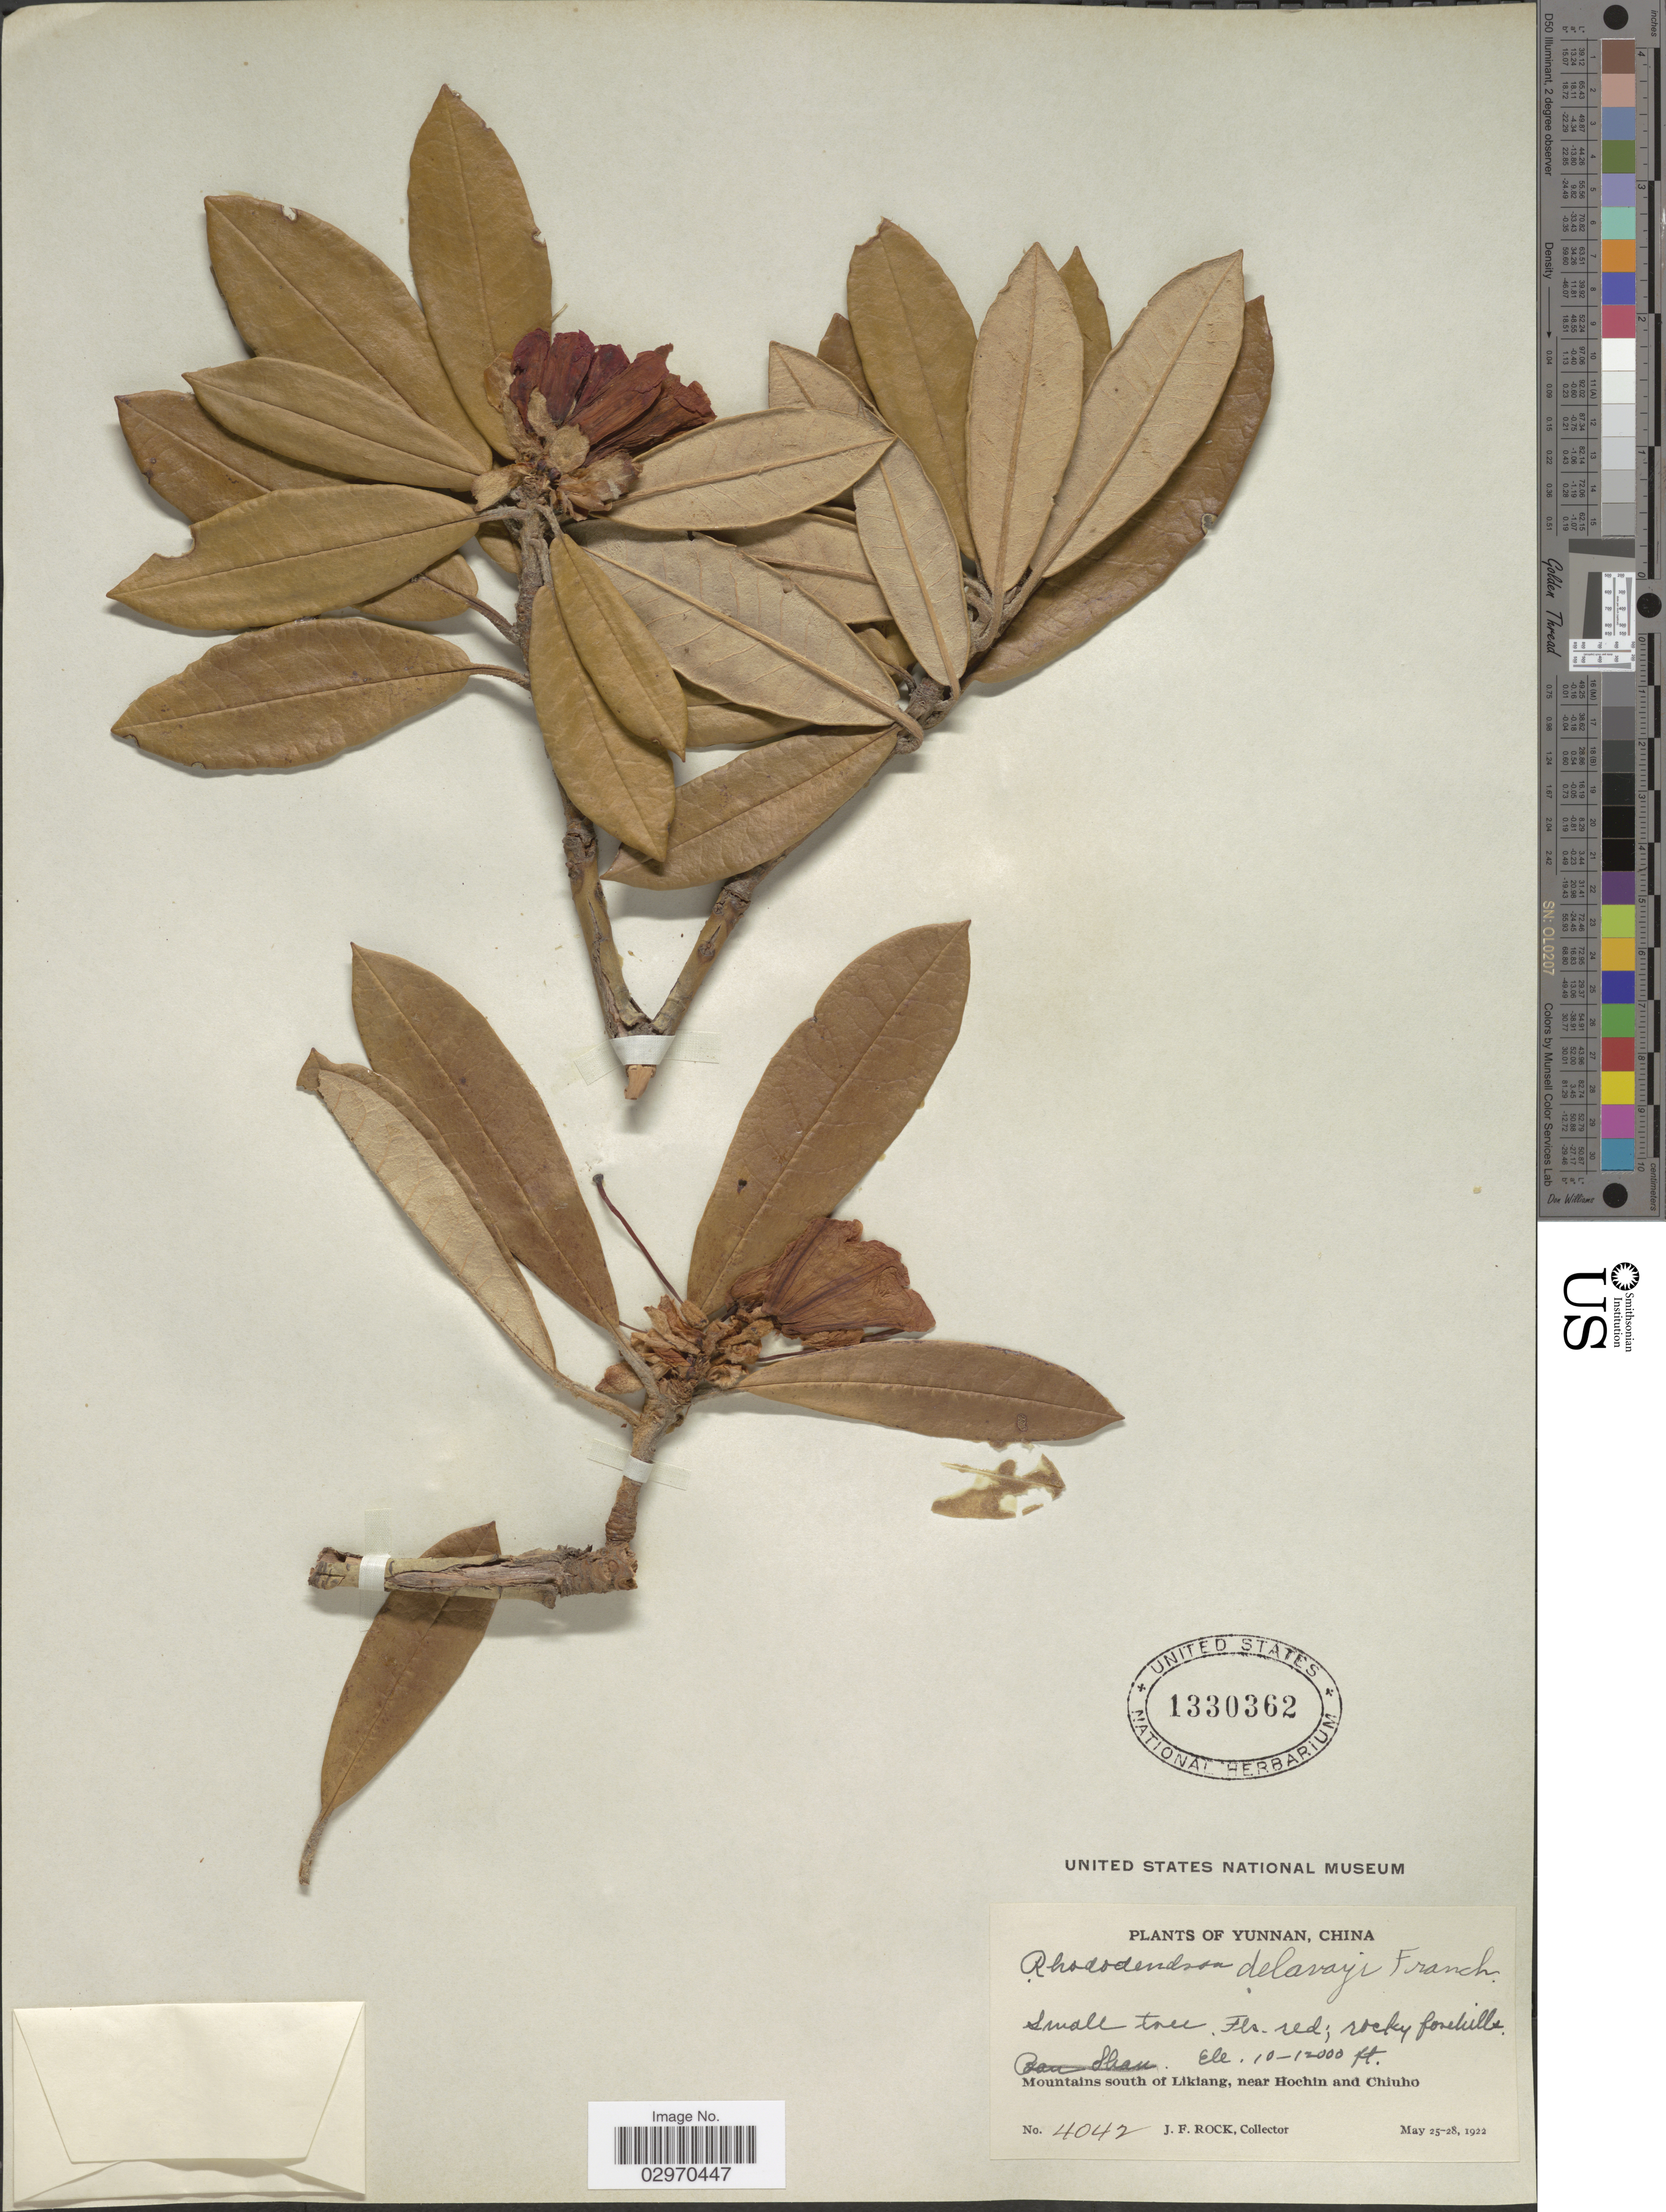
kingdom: Plantae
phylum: Tracheophyta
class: Magnoliopsida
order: Ericales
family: Ericaceae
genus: Rhododendron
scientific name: Rhododendron delavayi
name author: Franch.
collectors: J. Rock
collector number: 4042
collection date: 1922-05-25/1922-05-28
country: China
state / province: Yunnan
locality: Mountains south of Likiang, near Hochin and Chiuho.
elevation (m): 3048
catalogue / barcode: US 1330362